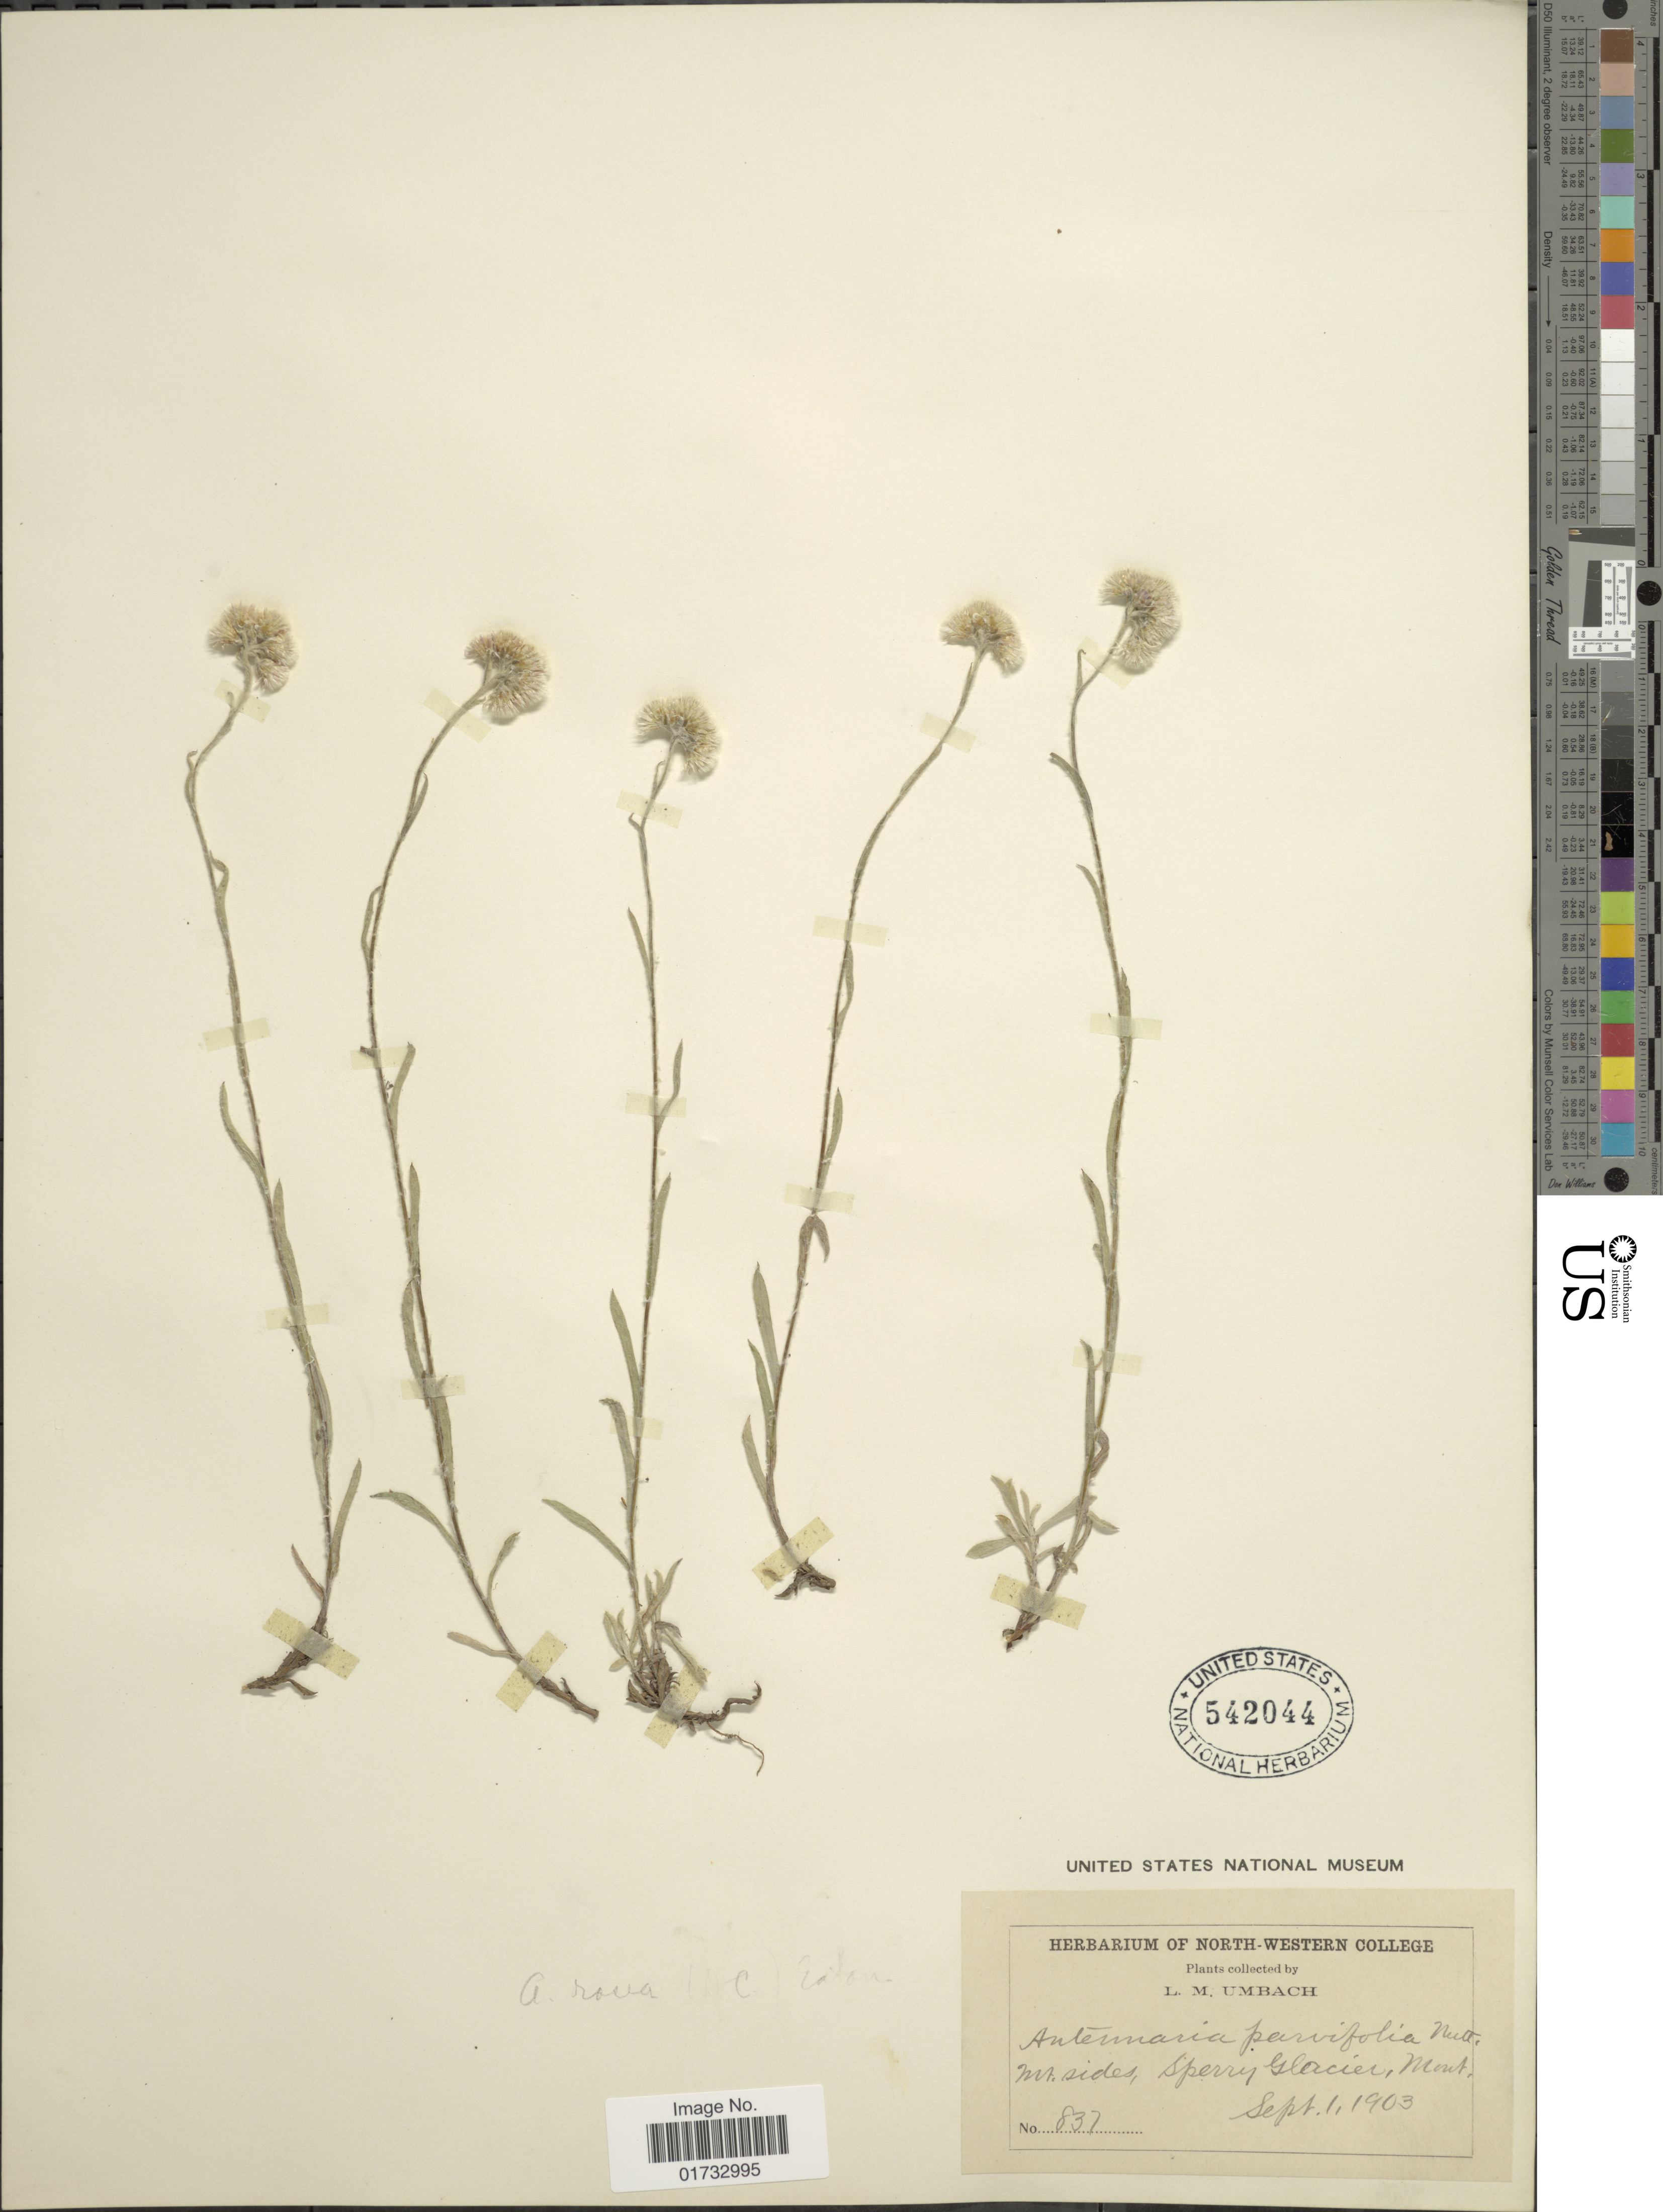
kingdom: Plantae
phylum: Tracheophyta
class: Magnoliopsida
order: Asterales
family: Asteraceae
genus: Antennaria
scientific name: Antennaria rosea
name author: Greene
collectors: L. M. Umbach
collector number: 837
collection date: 1903-09-11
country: United States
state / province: Montana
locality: Mt. sides, Sperry Glacier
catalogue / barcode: US 542044